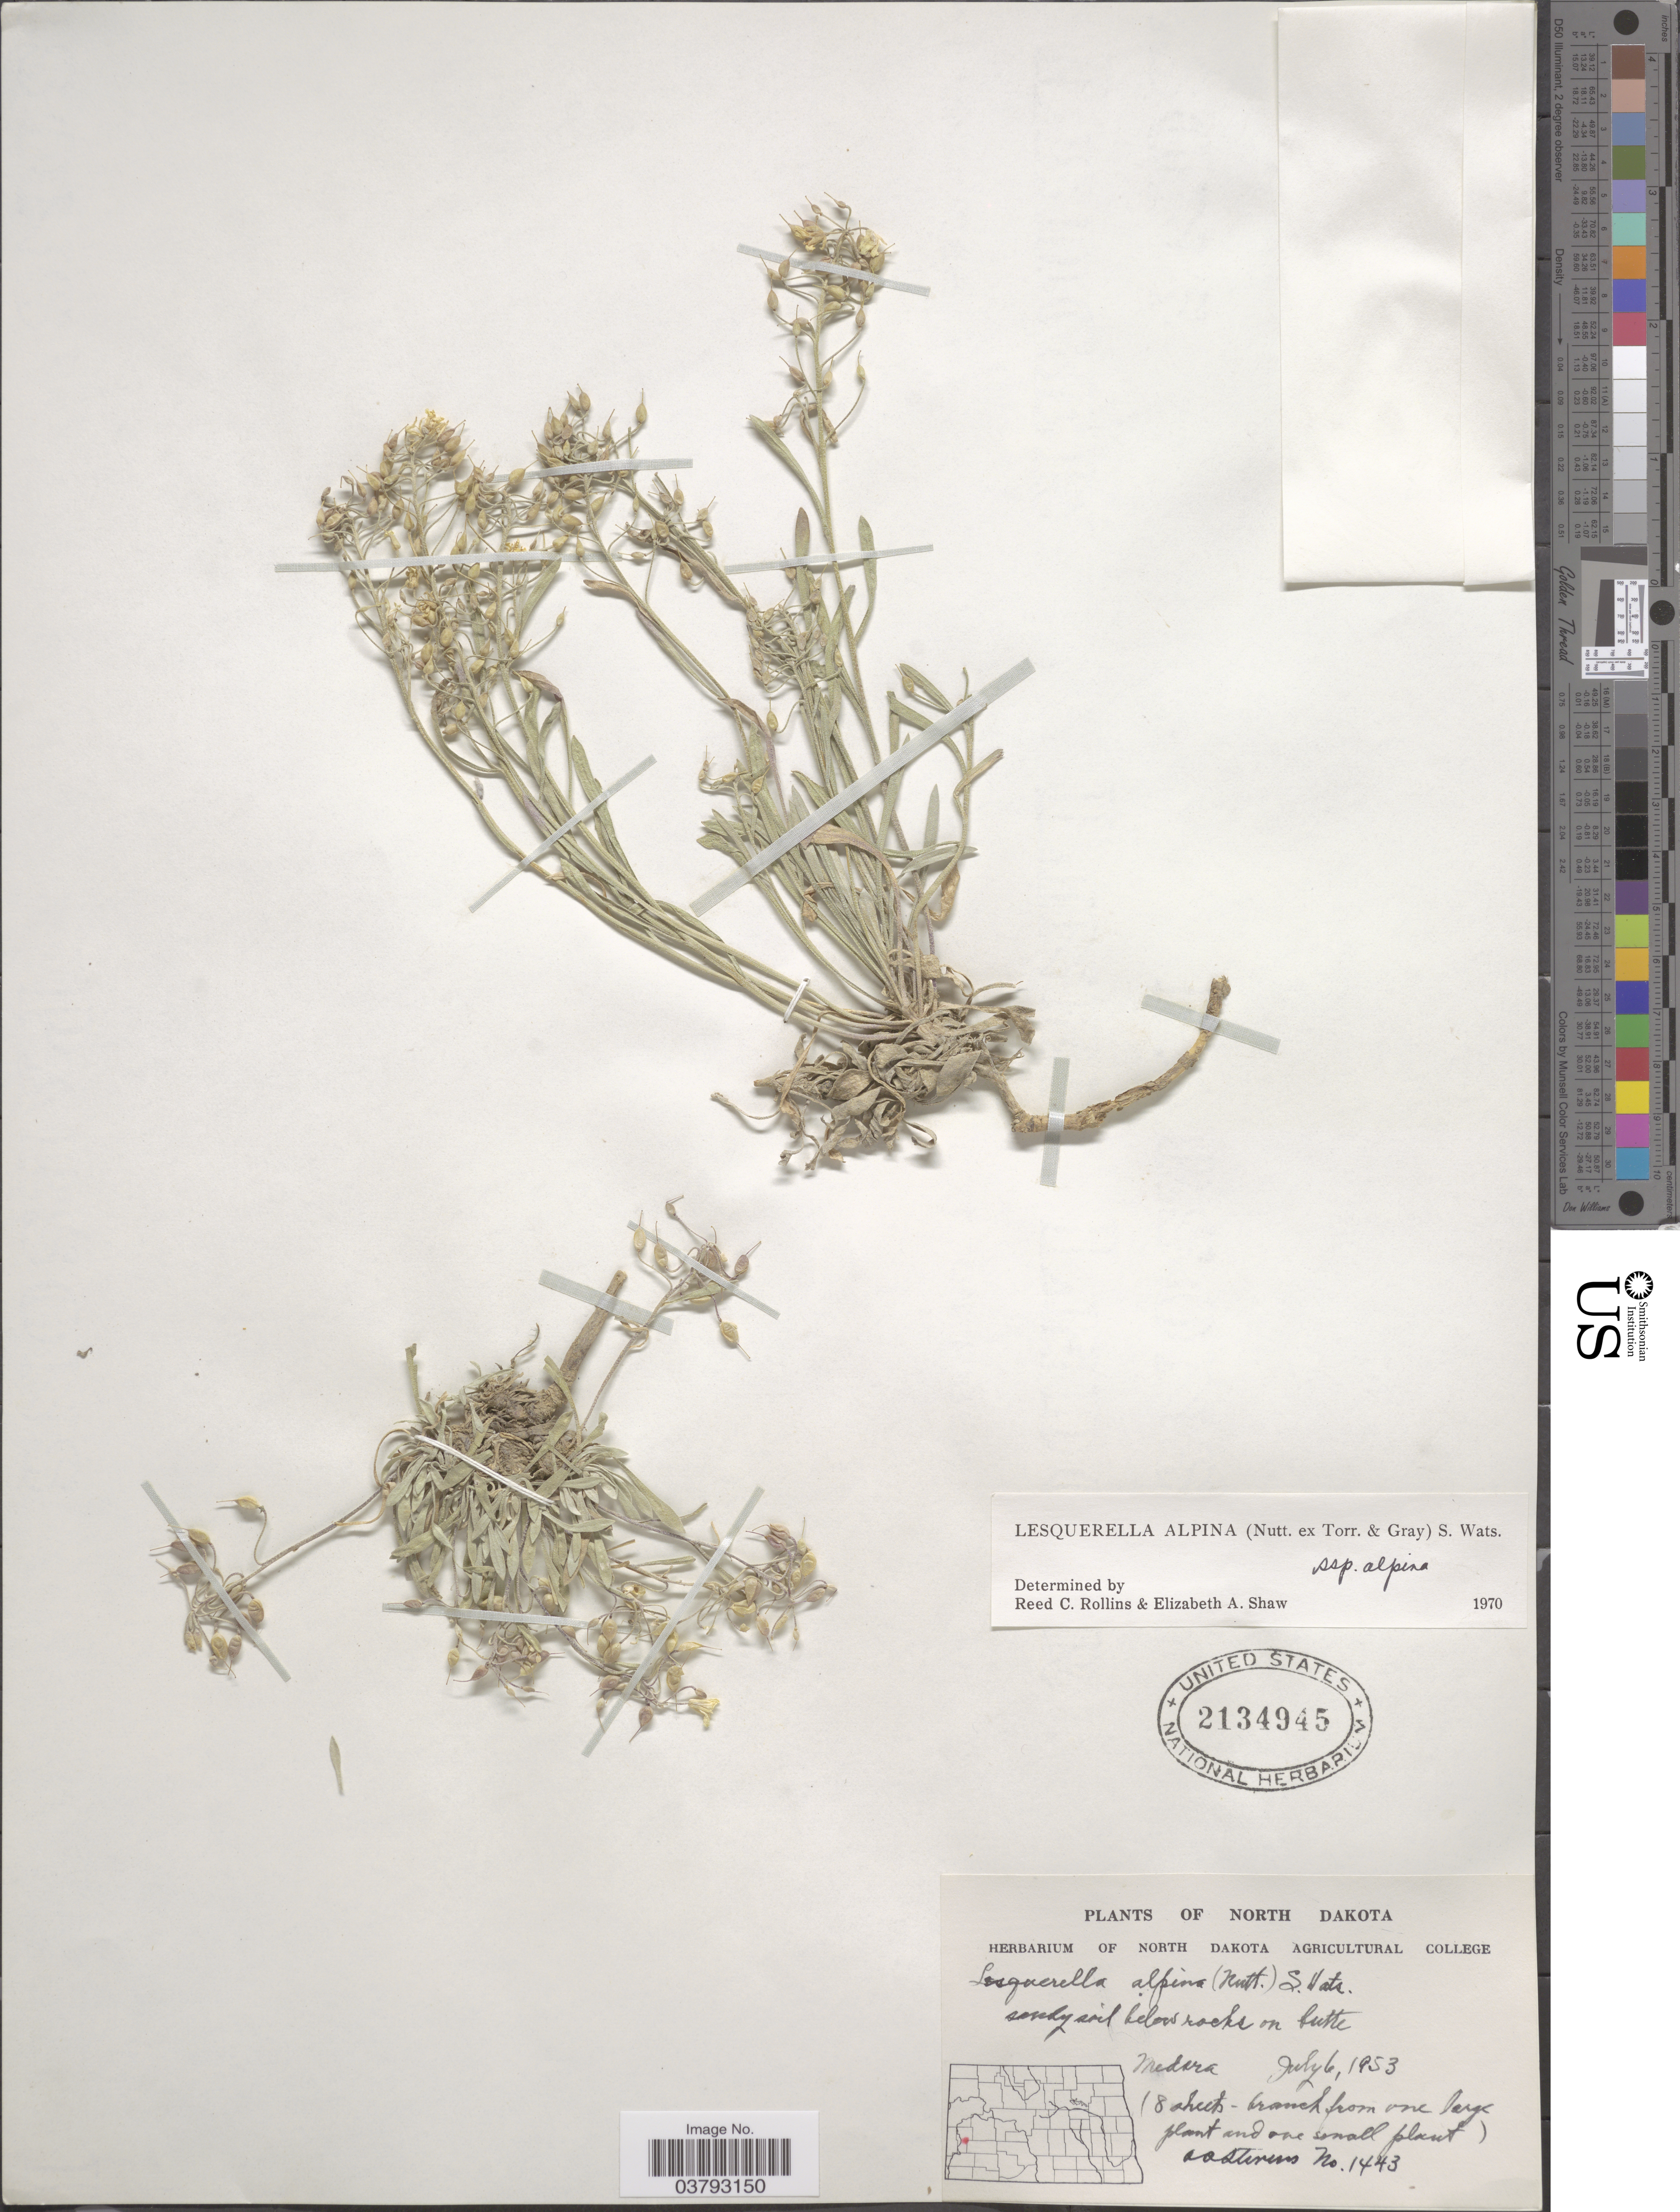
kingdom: Plantae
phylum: Tracheophyta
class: Magnoliopsida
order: Brassicales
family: Brassicaceae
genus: Lesquerella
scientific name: Lesquerella alpina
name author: (Nutt.) S. Watson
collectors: O. A. Stevens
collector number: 1443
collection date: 1953-07-06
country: United States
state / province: North Dakota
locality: Below rocks on butte Medora.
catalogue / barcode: US 2134945